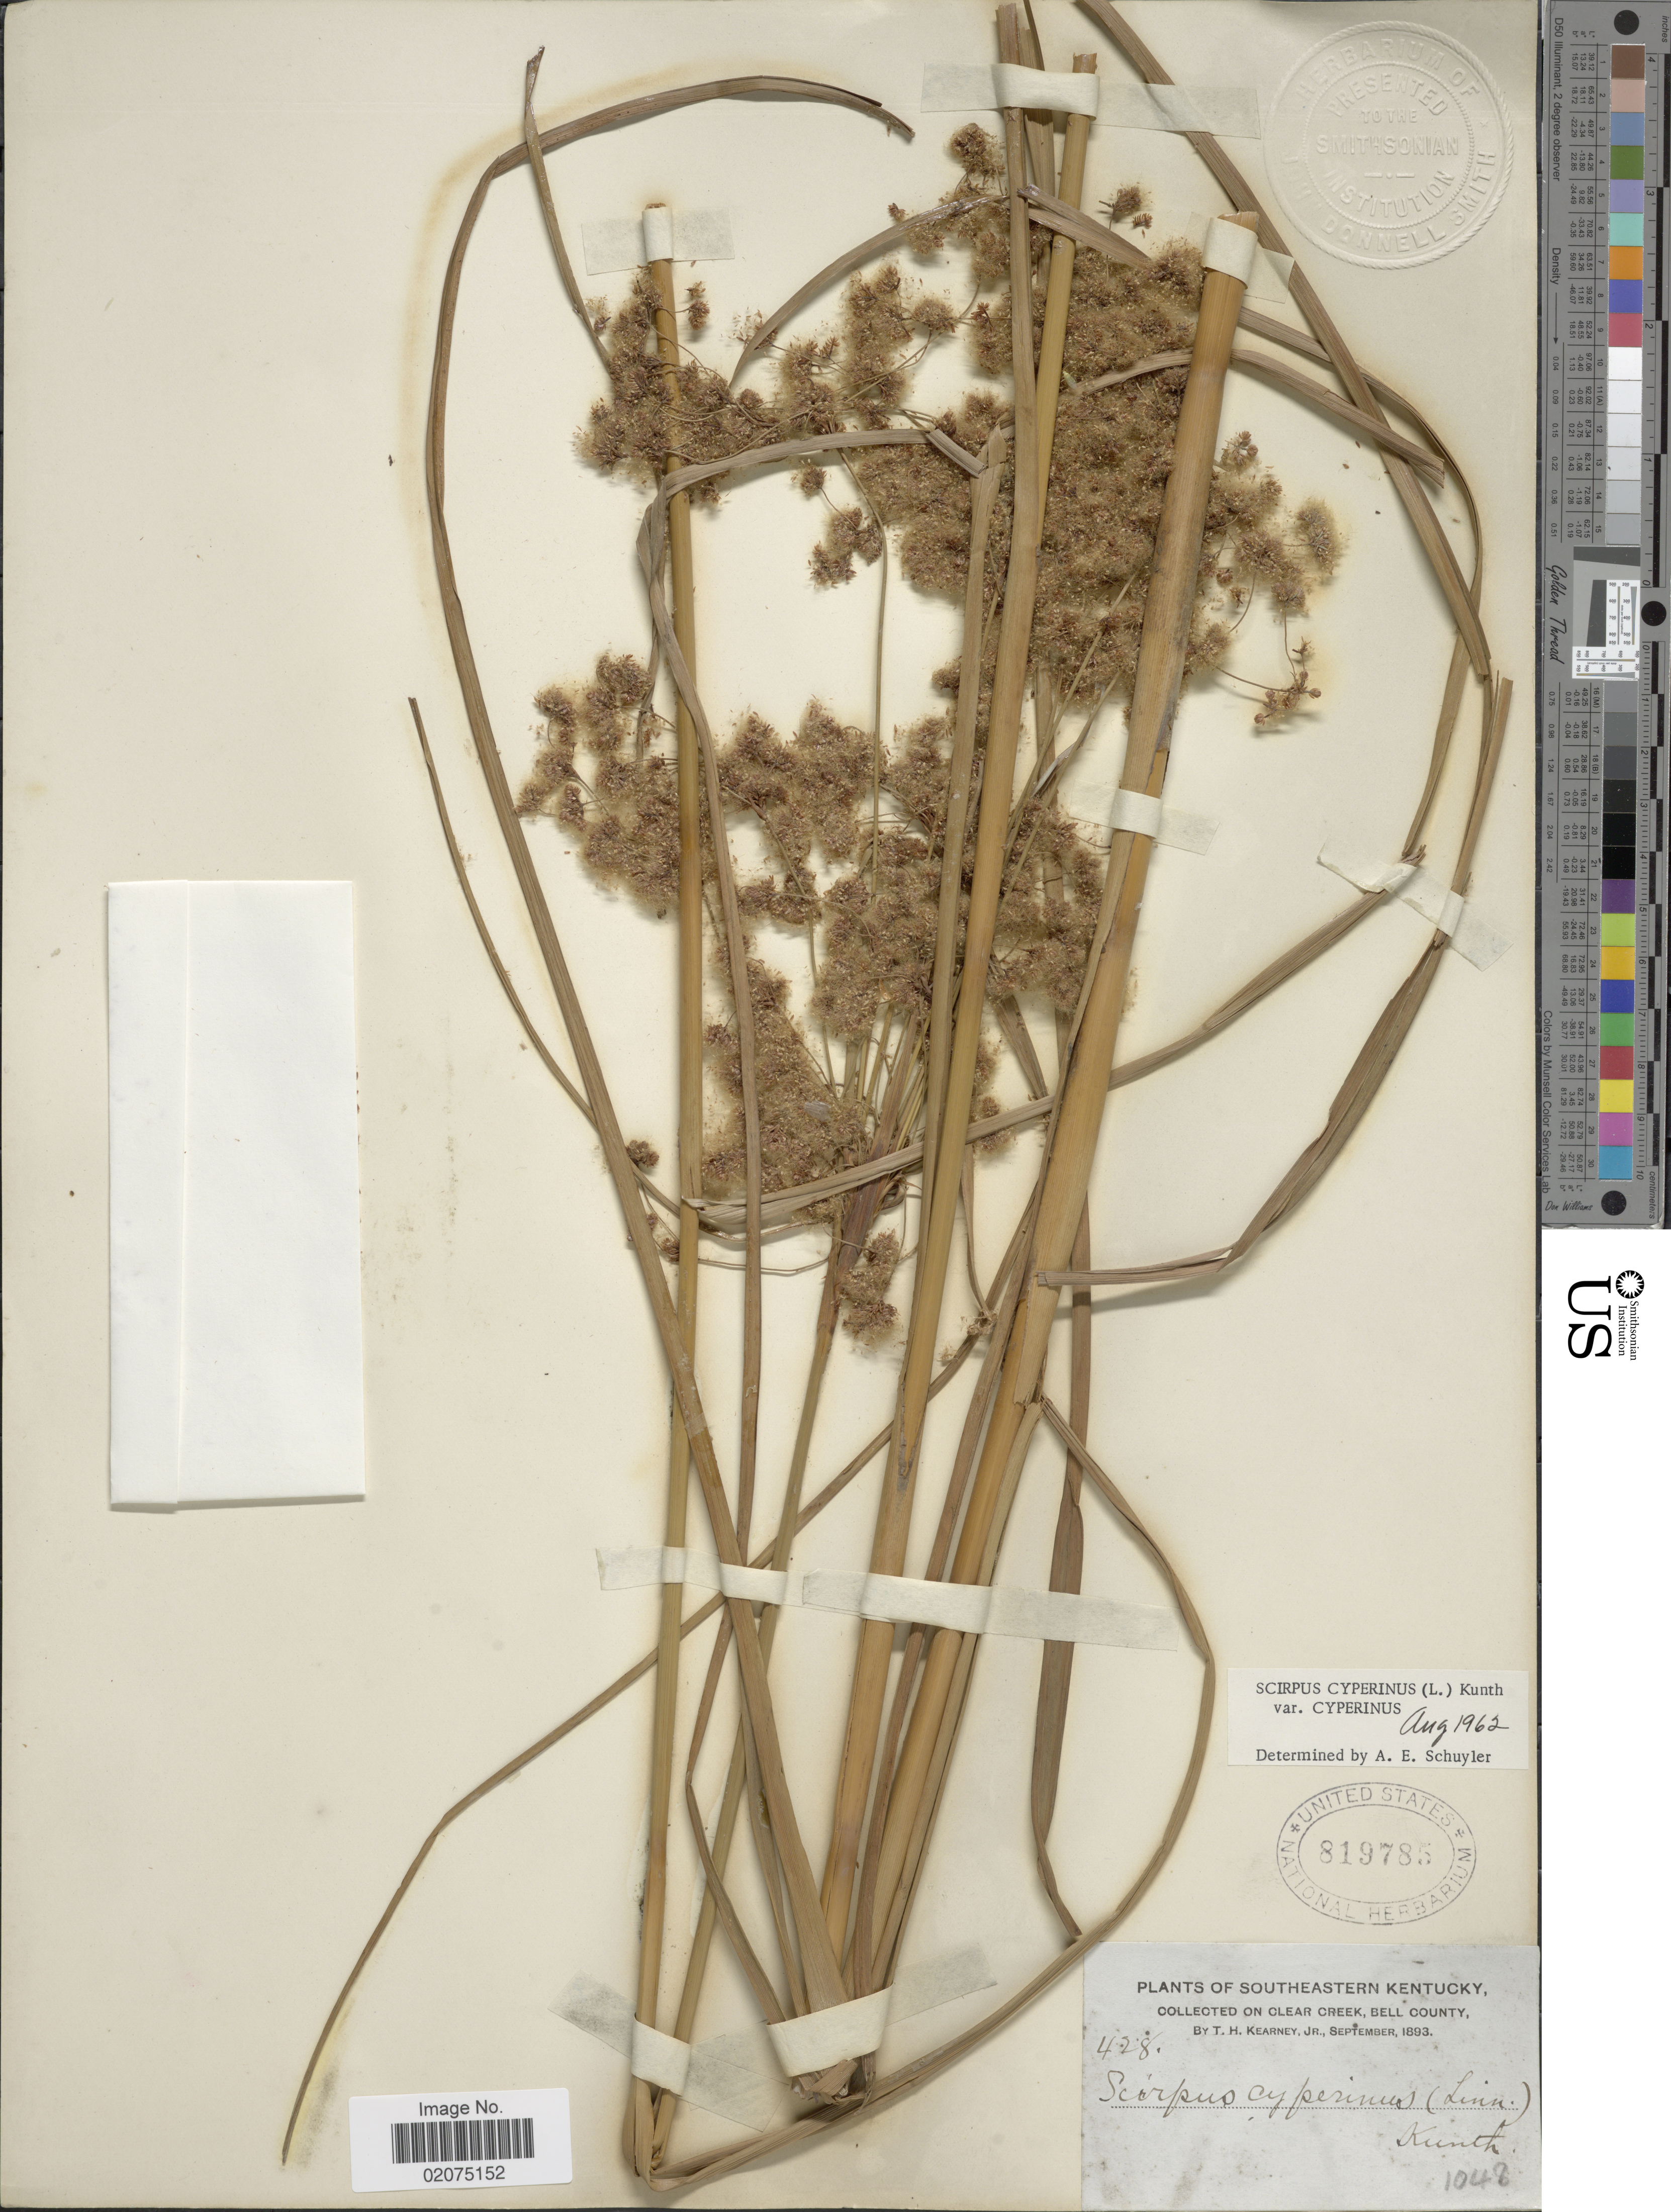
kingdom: Plantae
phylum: Tracheophyta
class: Liliopsida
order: Poales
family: Cyperaceae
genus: Scirpus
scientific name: Scirpus cyperinus (L.) Kunth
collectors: T. H. Kearney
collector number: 428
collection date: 1893-09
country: United States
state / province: Kentucky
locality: Southeastern Kentucky, Clear Creek, Bell County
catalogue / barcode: US 819785